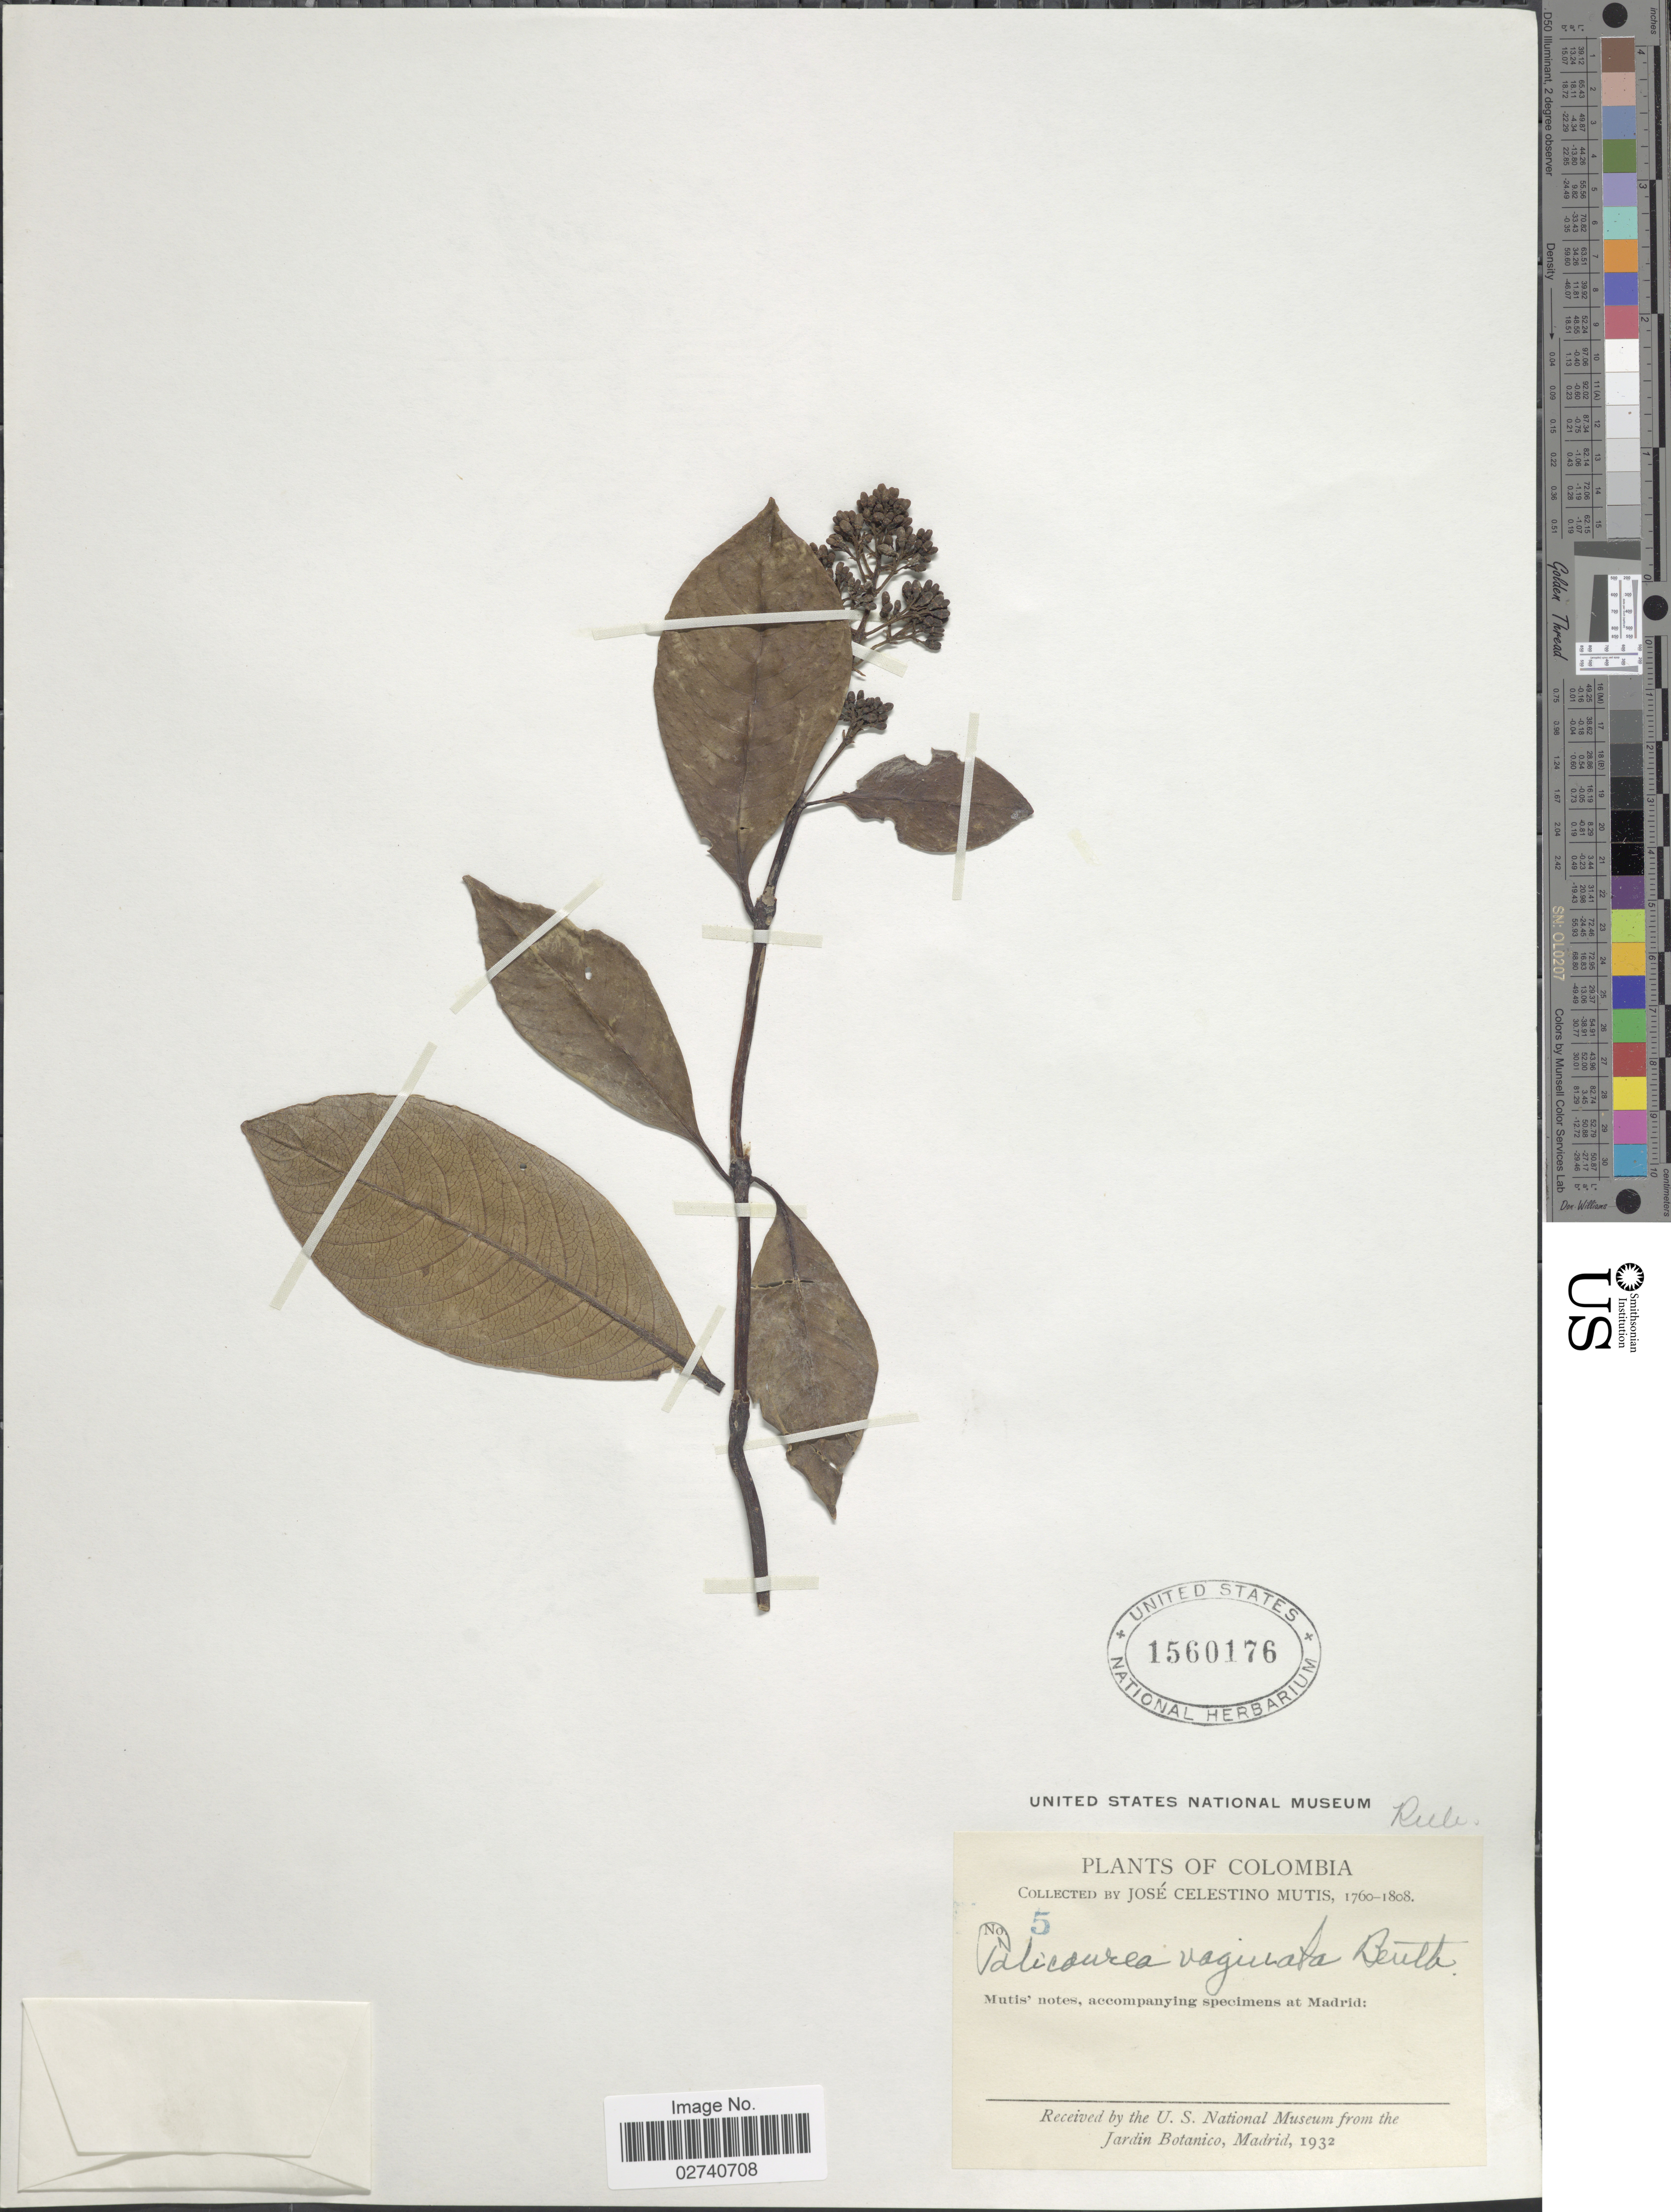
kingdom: Plantae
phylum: Tracheophyta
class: Magnoliopsida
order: Gentianales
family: Rubiaceae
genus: Palicourea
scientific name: Palicourea vaginata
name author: Benth.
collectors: J. C. B. Mutis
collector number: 5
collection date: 1760/1808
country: Colombia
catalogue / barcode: US 1560176